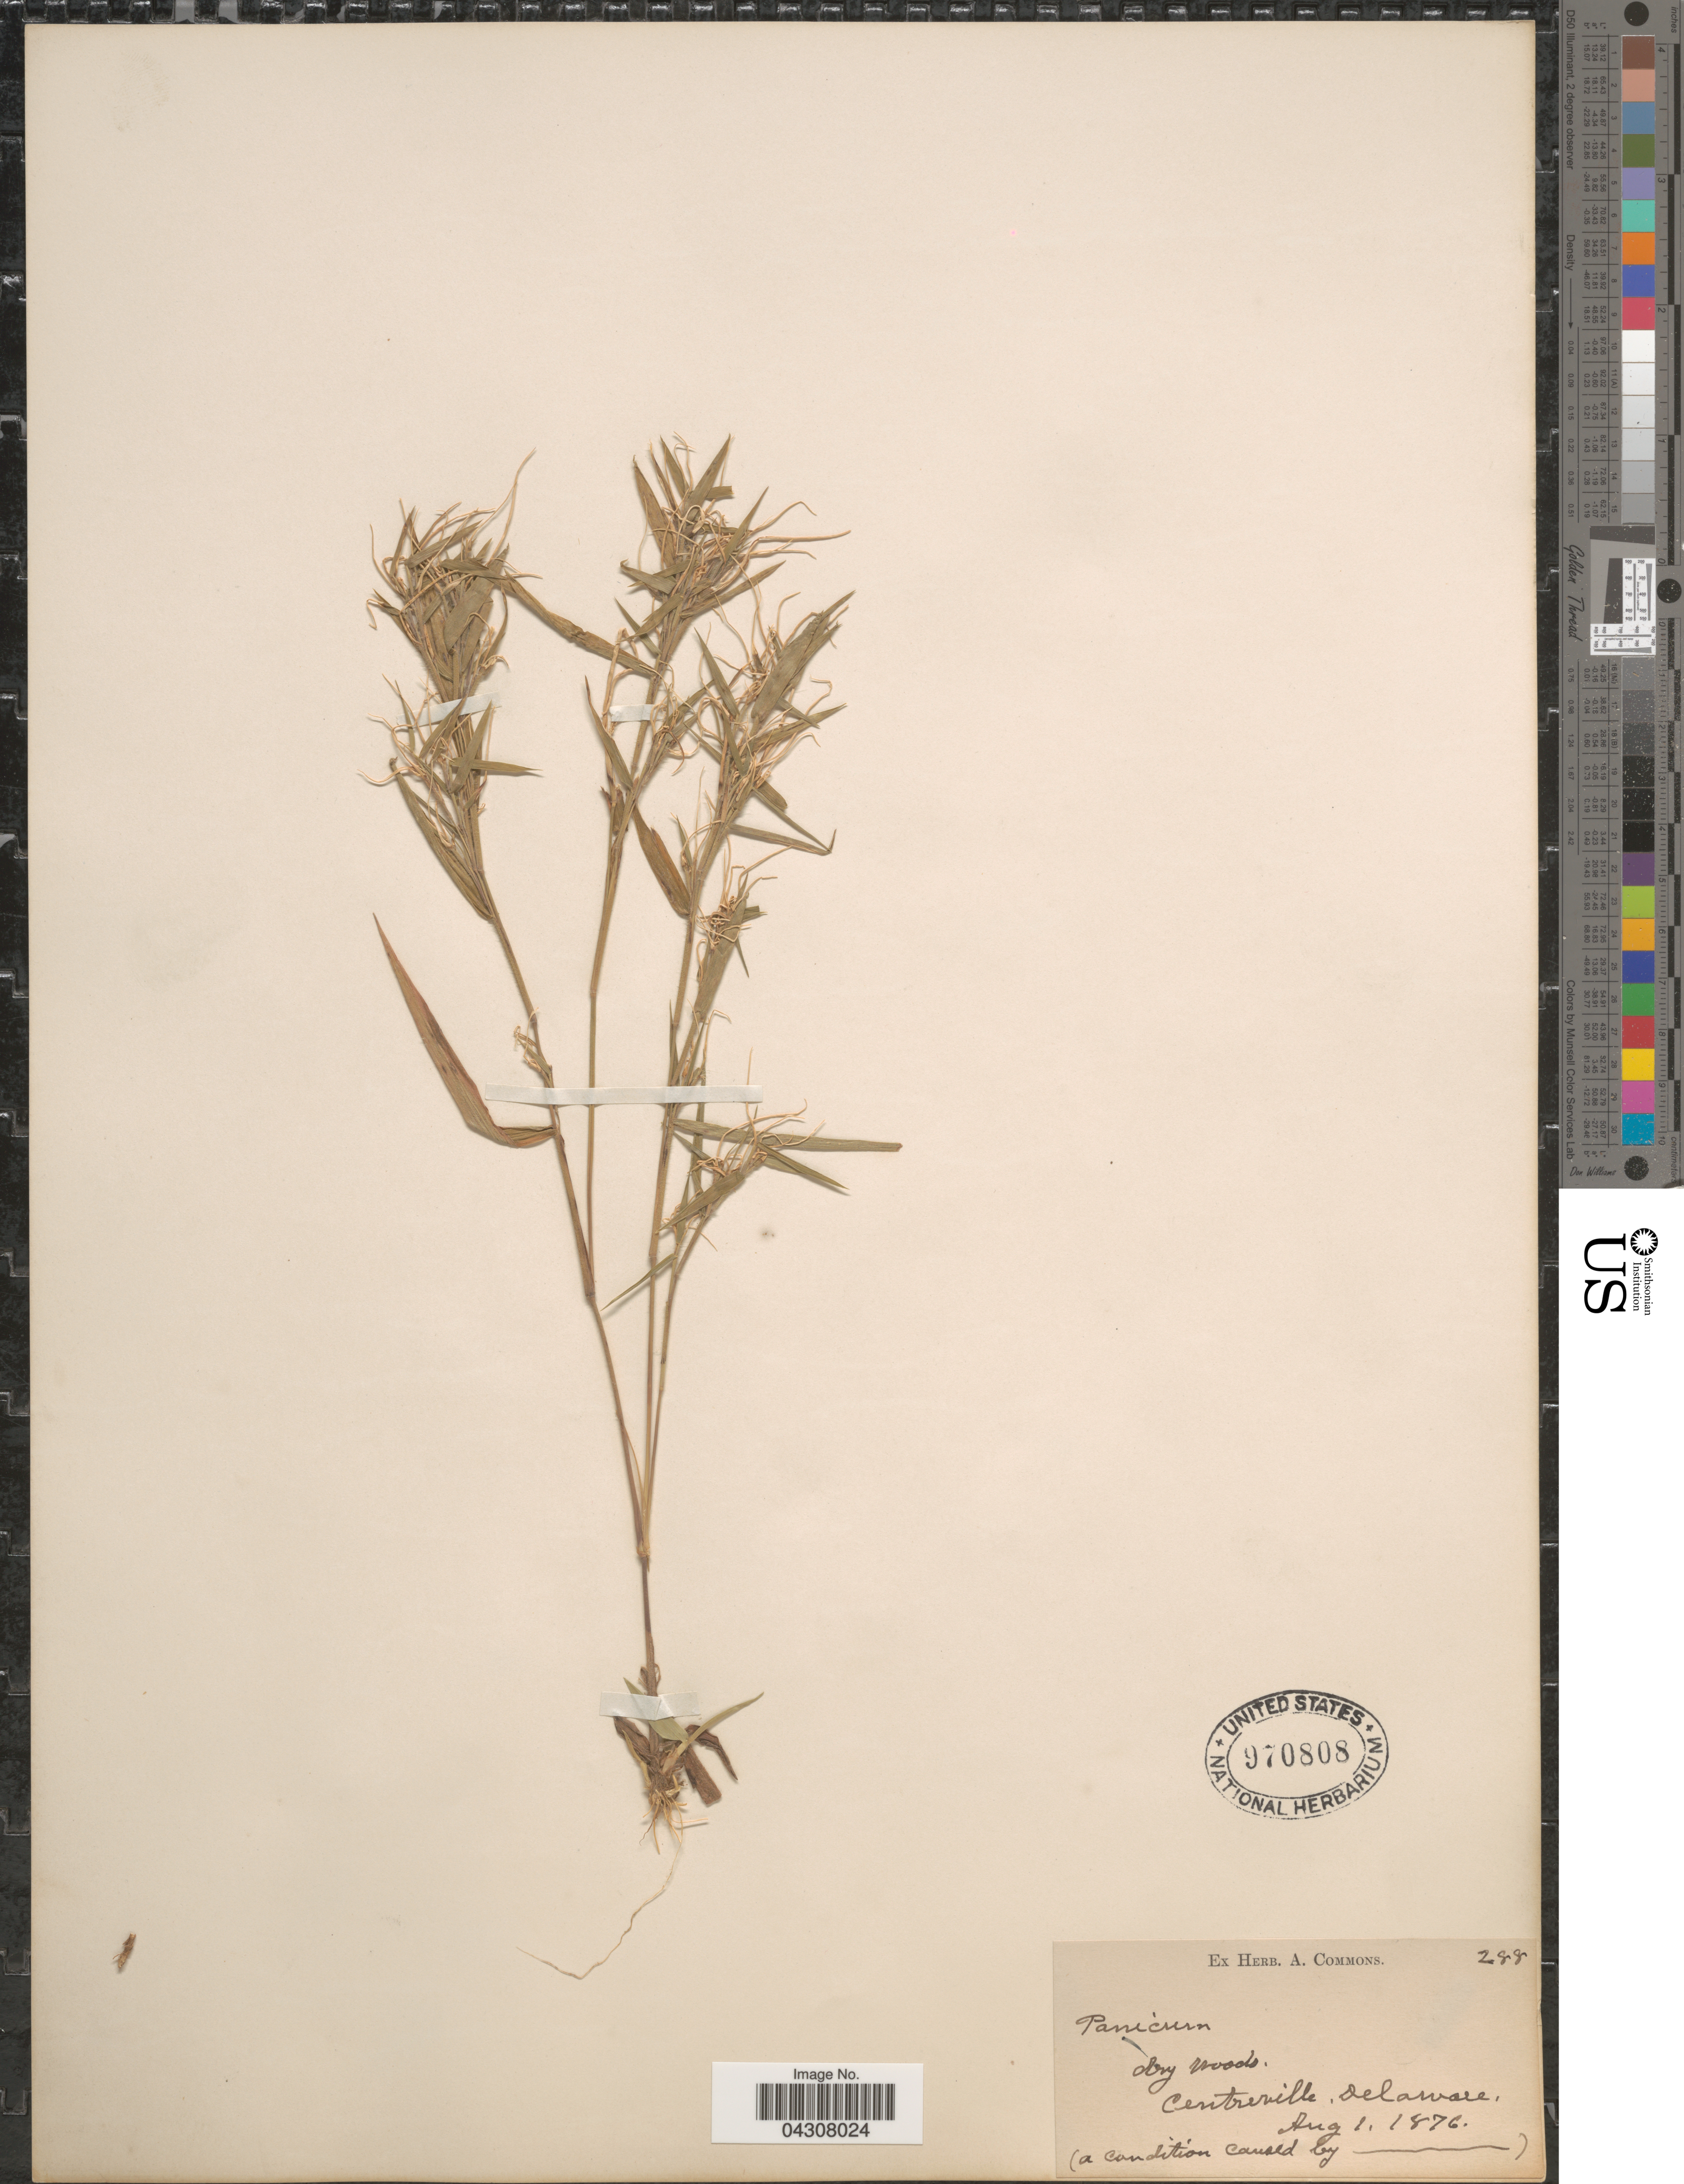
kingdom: Plantae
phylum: Tracheophyta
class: Liliopsida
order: Poales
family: Poaceae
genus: Dichanthelium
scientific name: Dichanthelium acuminatum var. acuminatum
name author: (Sw.) Gould & C.A. Clark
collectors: ex herb. A. Commons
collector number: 288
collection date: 1876-08-01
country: United States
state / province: Delaware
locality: Dry woods, Centreville.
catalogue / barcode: US 970808